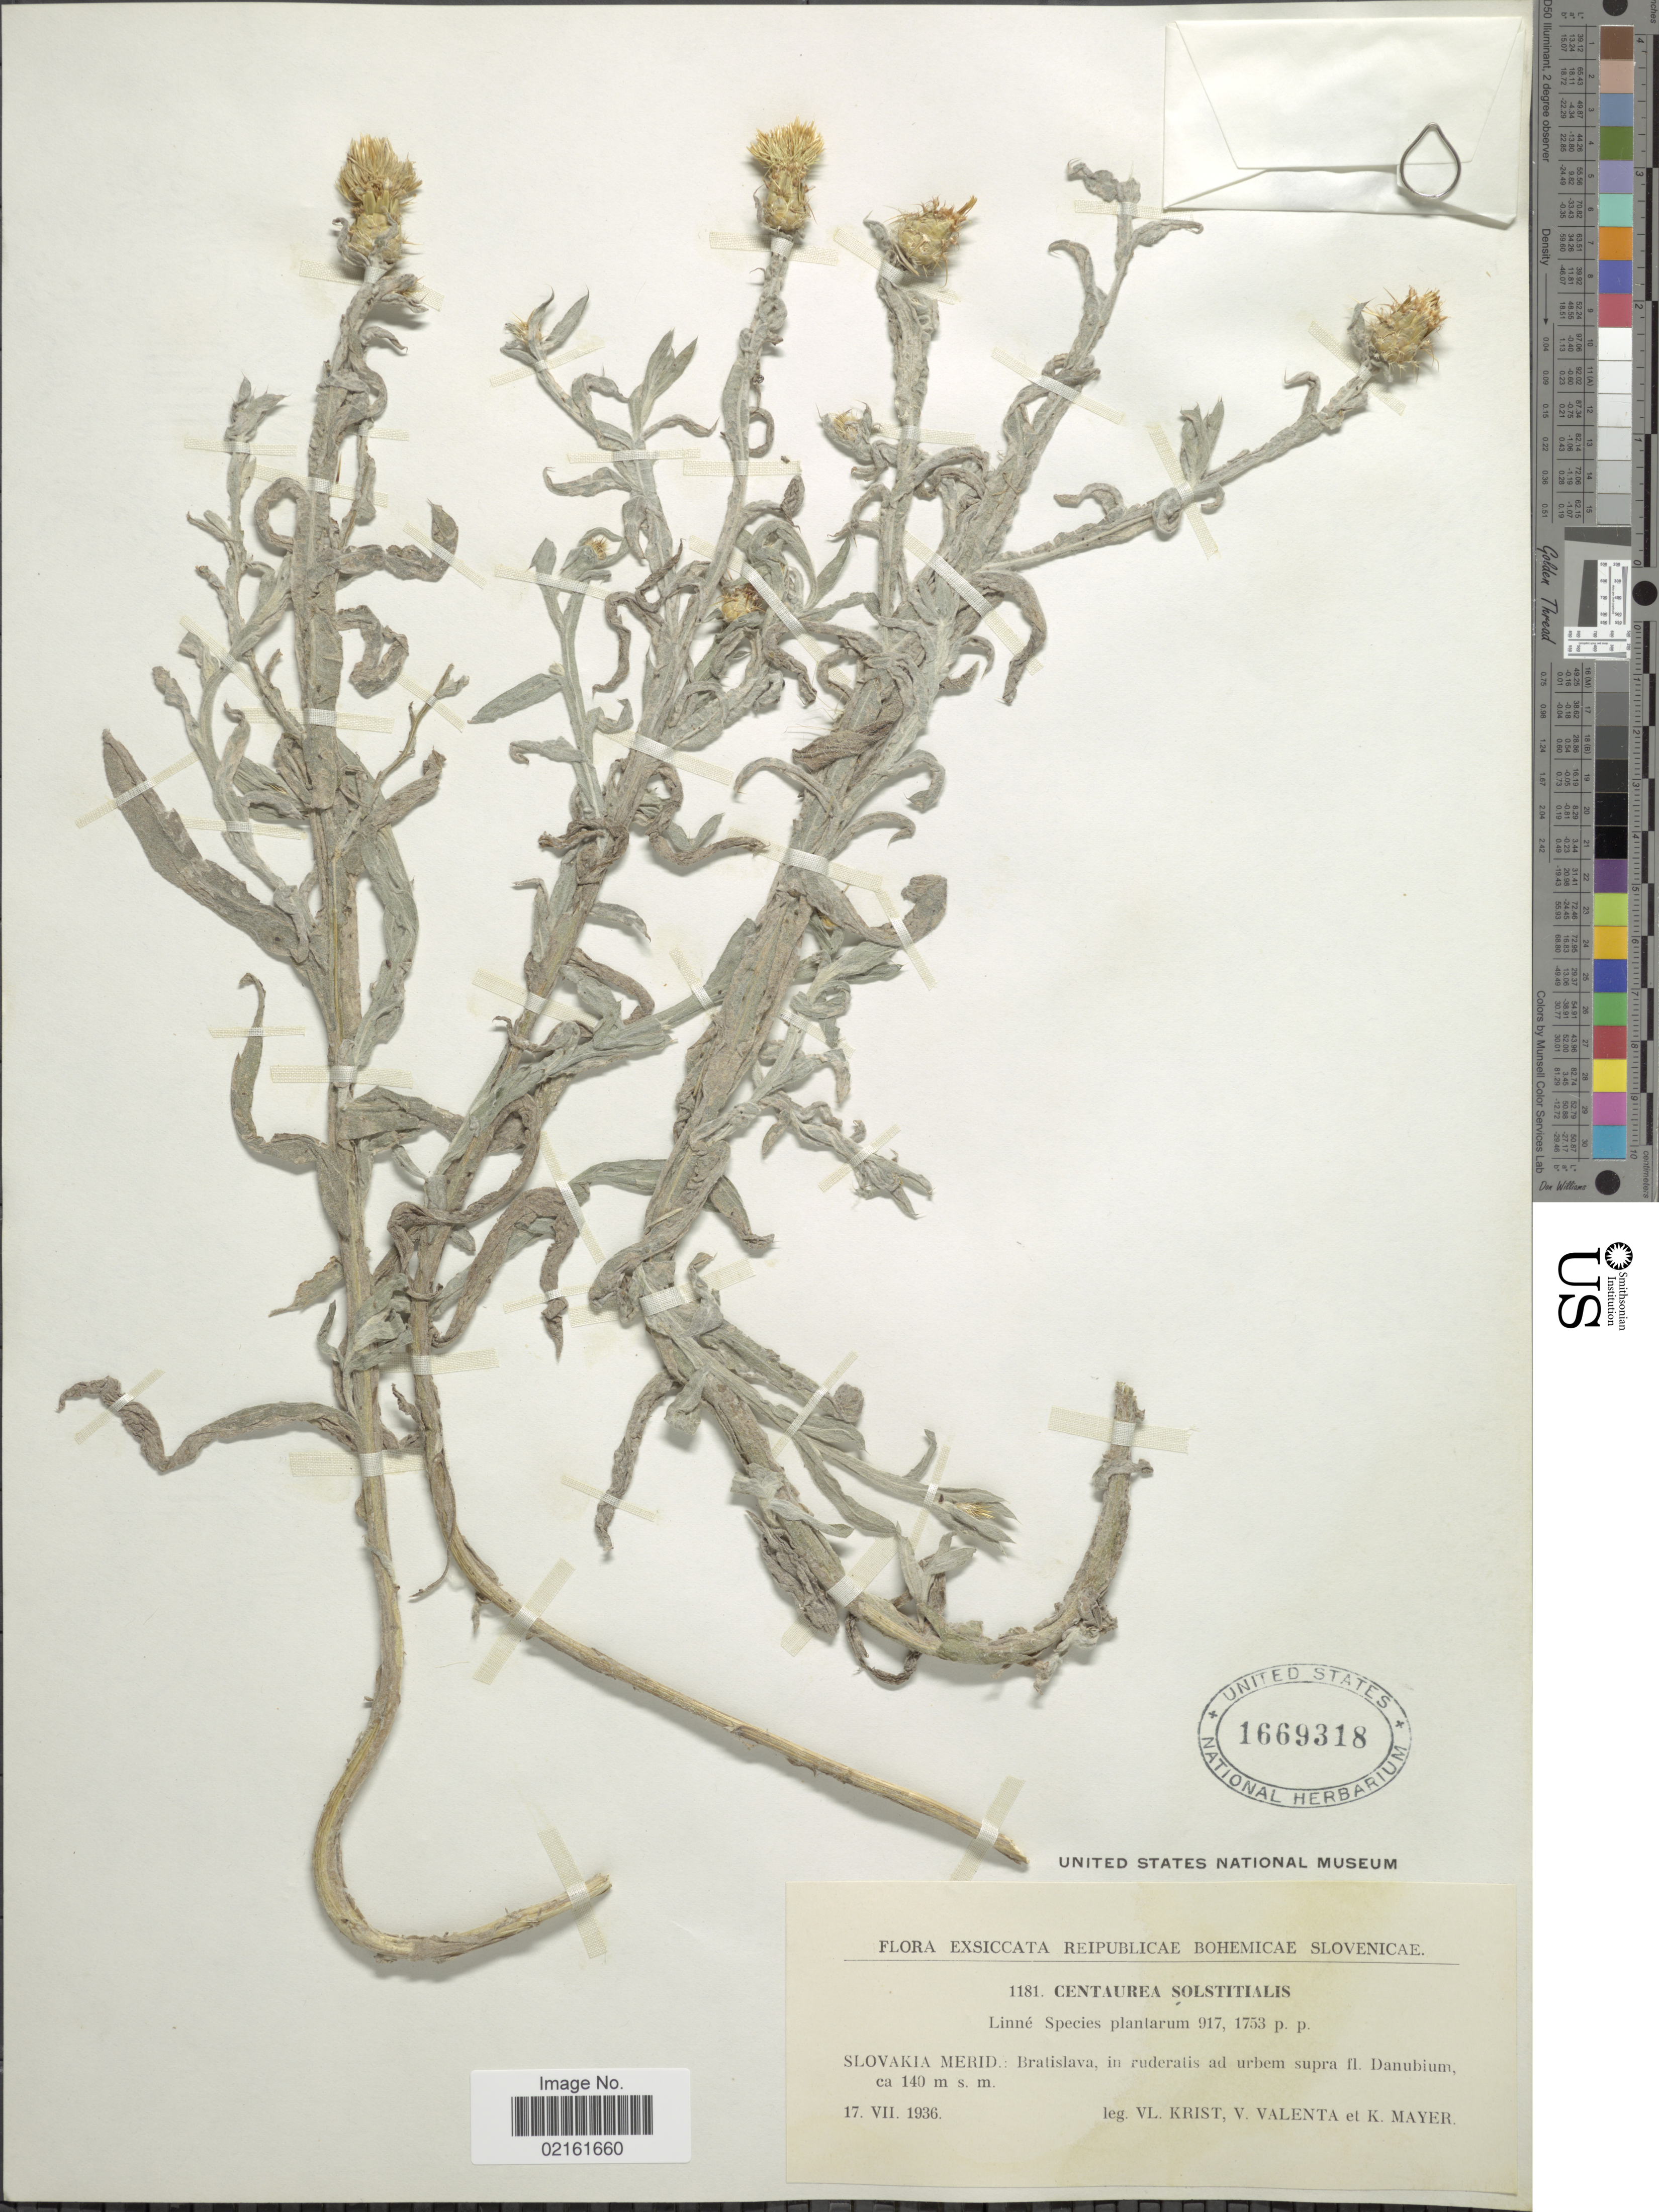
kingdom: Plantae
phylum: Tracheophyta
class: Magnoliopsida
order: Asterales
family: Asteraceae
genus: Centaurea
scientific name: Centaurea solstitialis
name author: L.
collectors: V. Krist, V. Valenta & K. R. Mayer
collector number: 1181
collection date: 1936-07-17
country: Slovakia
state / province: Bratislavsky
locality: Reipublicae Bohemicae Slovenicae. Slovakia Merid.: Bratislava, in ruderalis ad urbem supra fl. Danubium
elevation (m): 140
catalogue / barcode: US 1669318